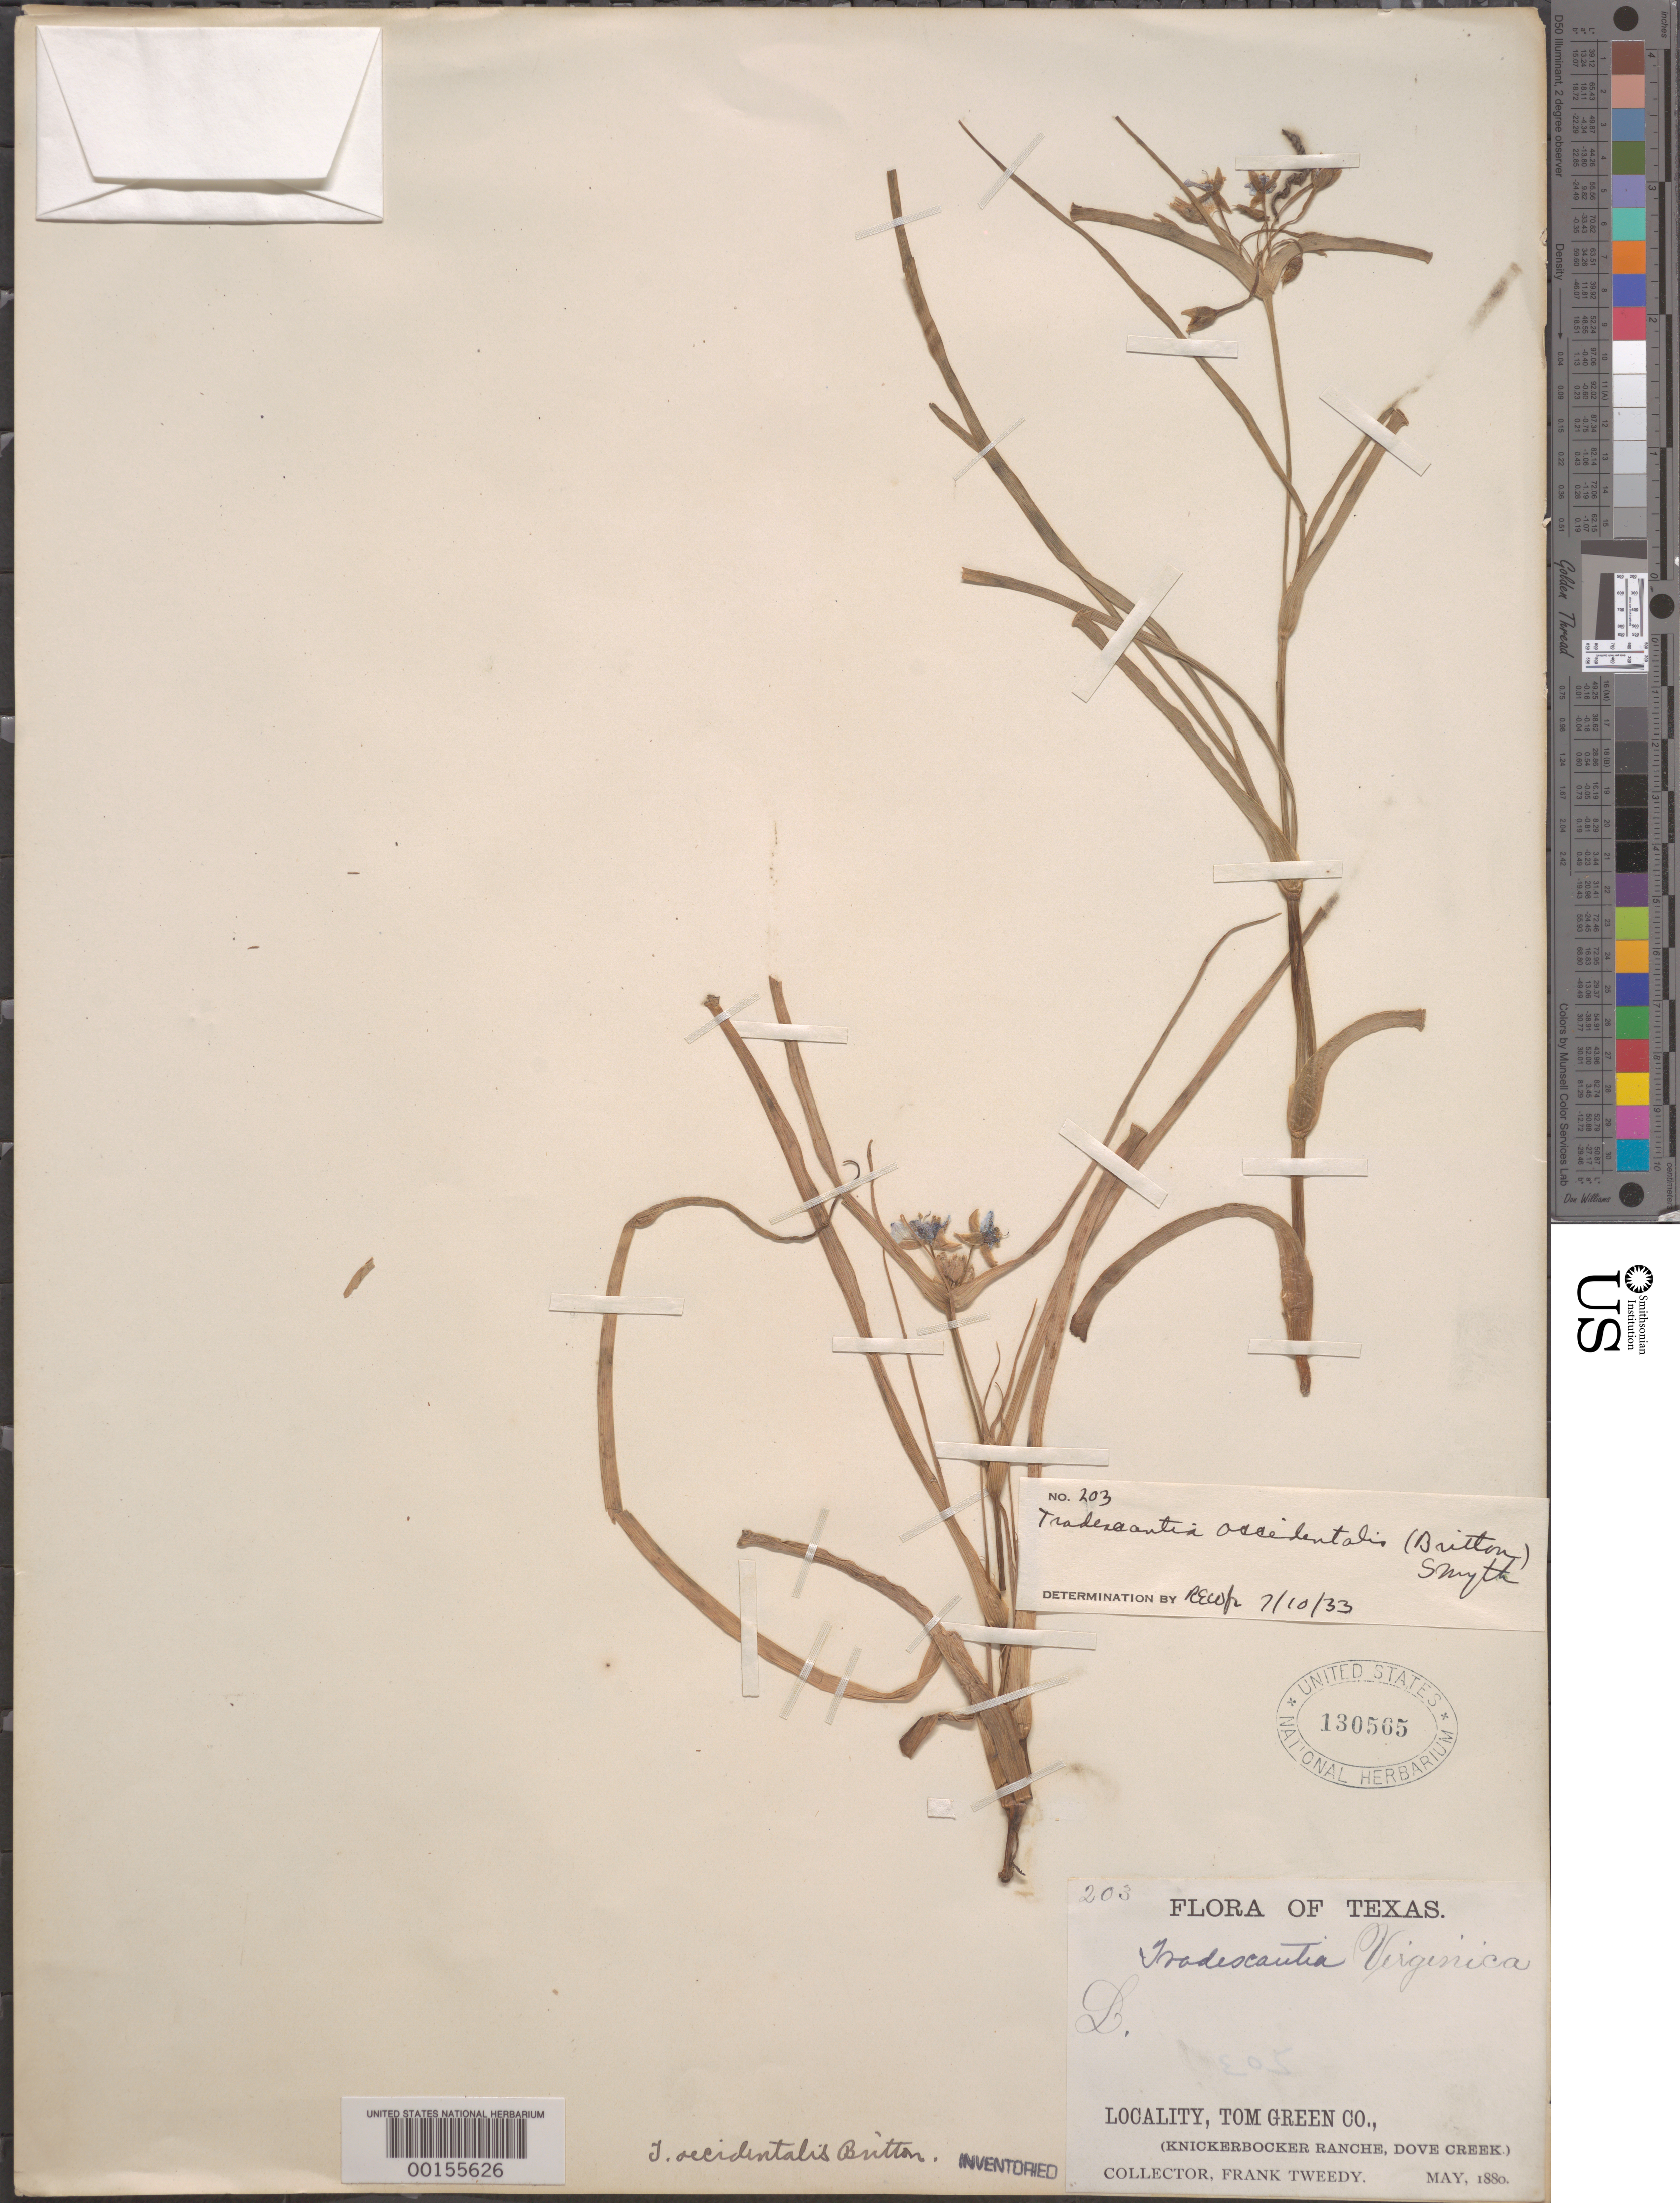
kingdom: Plantae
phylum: Tracheophyta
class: Liliopsida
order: Commelinales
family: Commelinaceae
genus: Tradescantia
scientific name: Tradescantia occidentalis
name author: (Britton) Smyth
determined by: Woodson, R. E., Jr.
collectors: F. Tweedy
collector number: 203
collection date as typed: May 1880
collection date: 1880-05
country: United States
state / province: Texas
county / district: Tom Green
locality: Dove creek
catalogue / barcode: US 130565